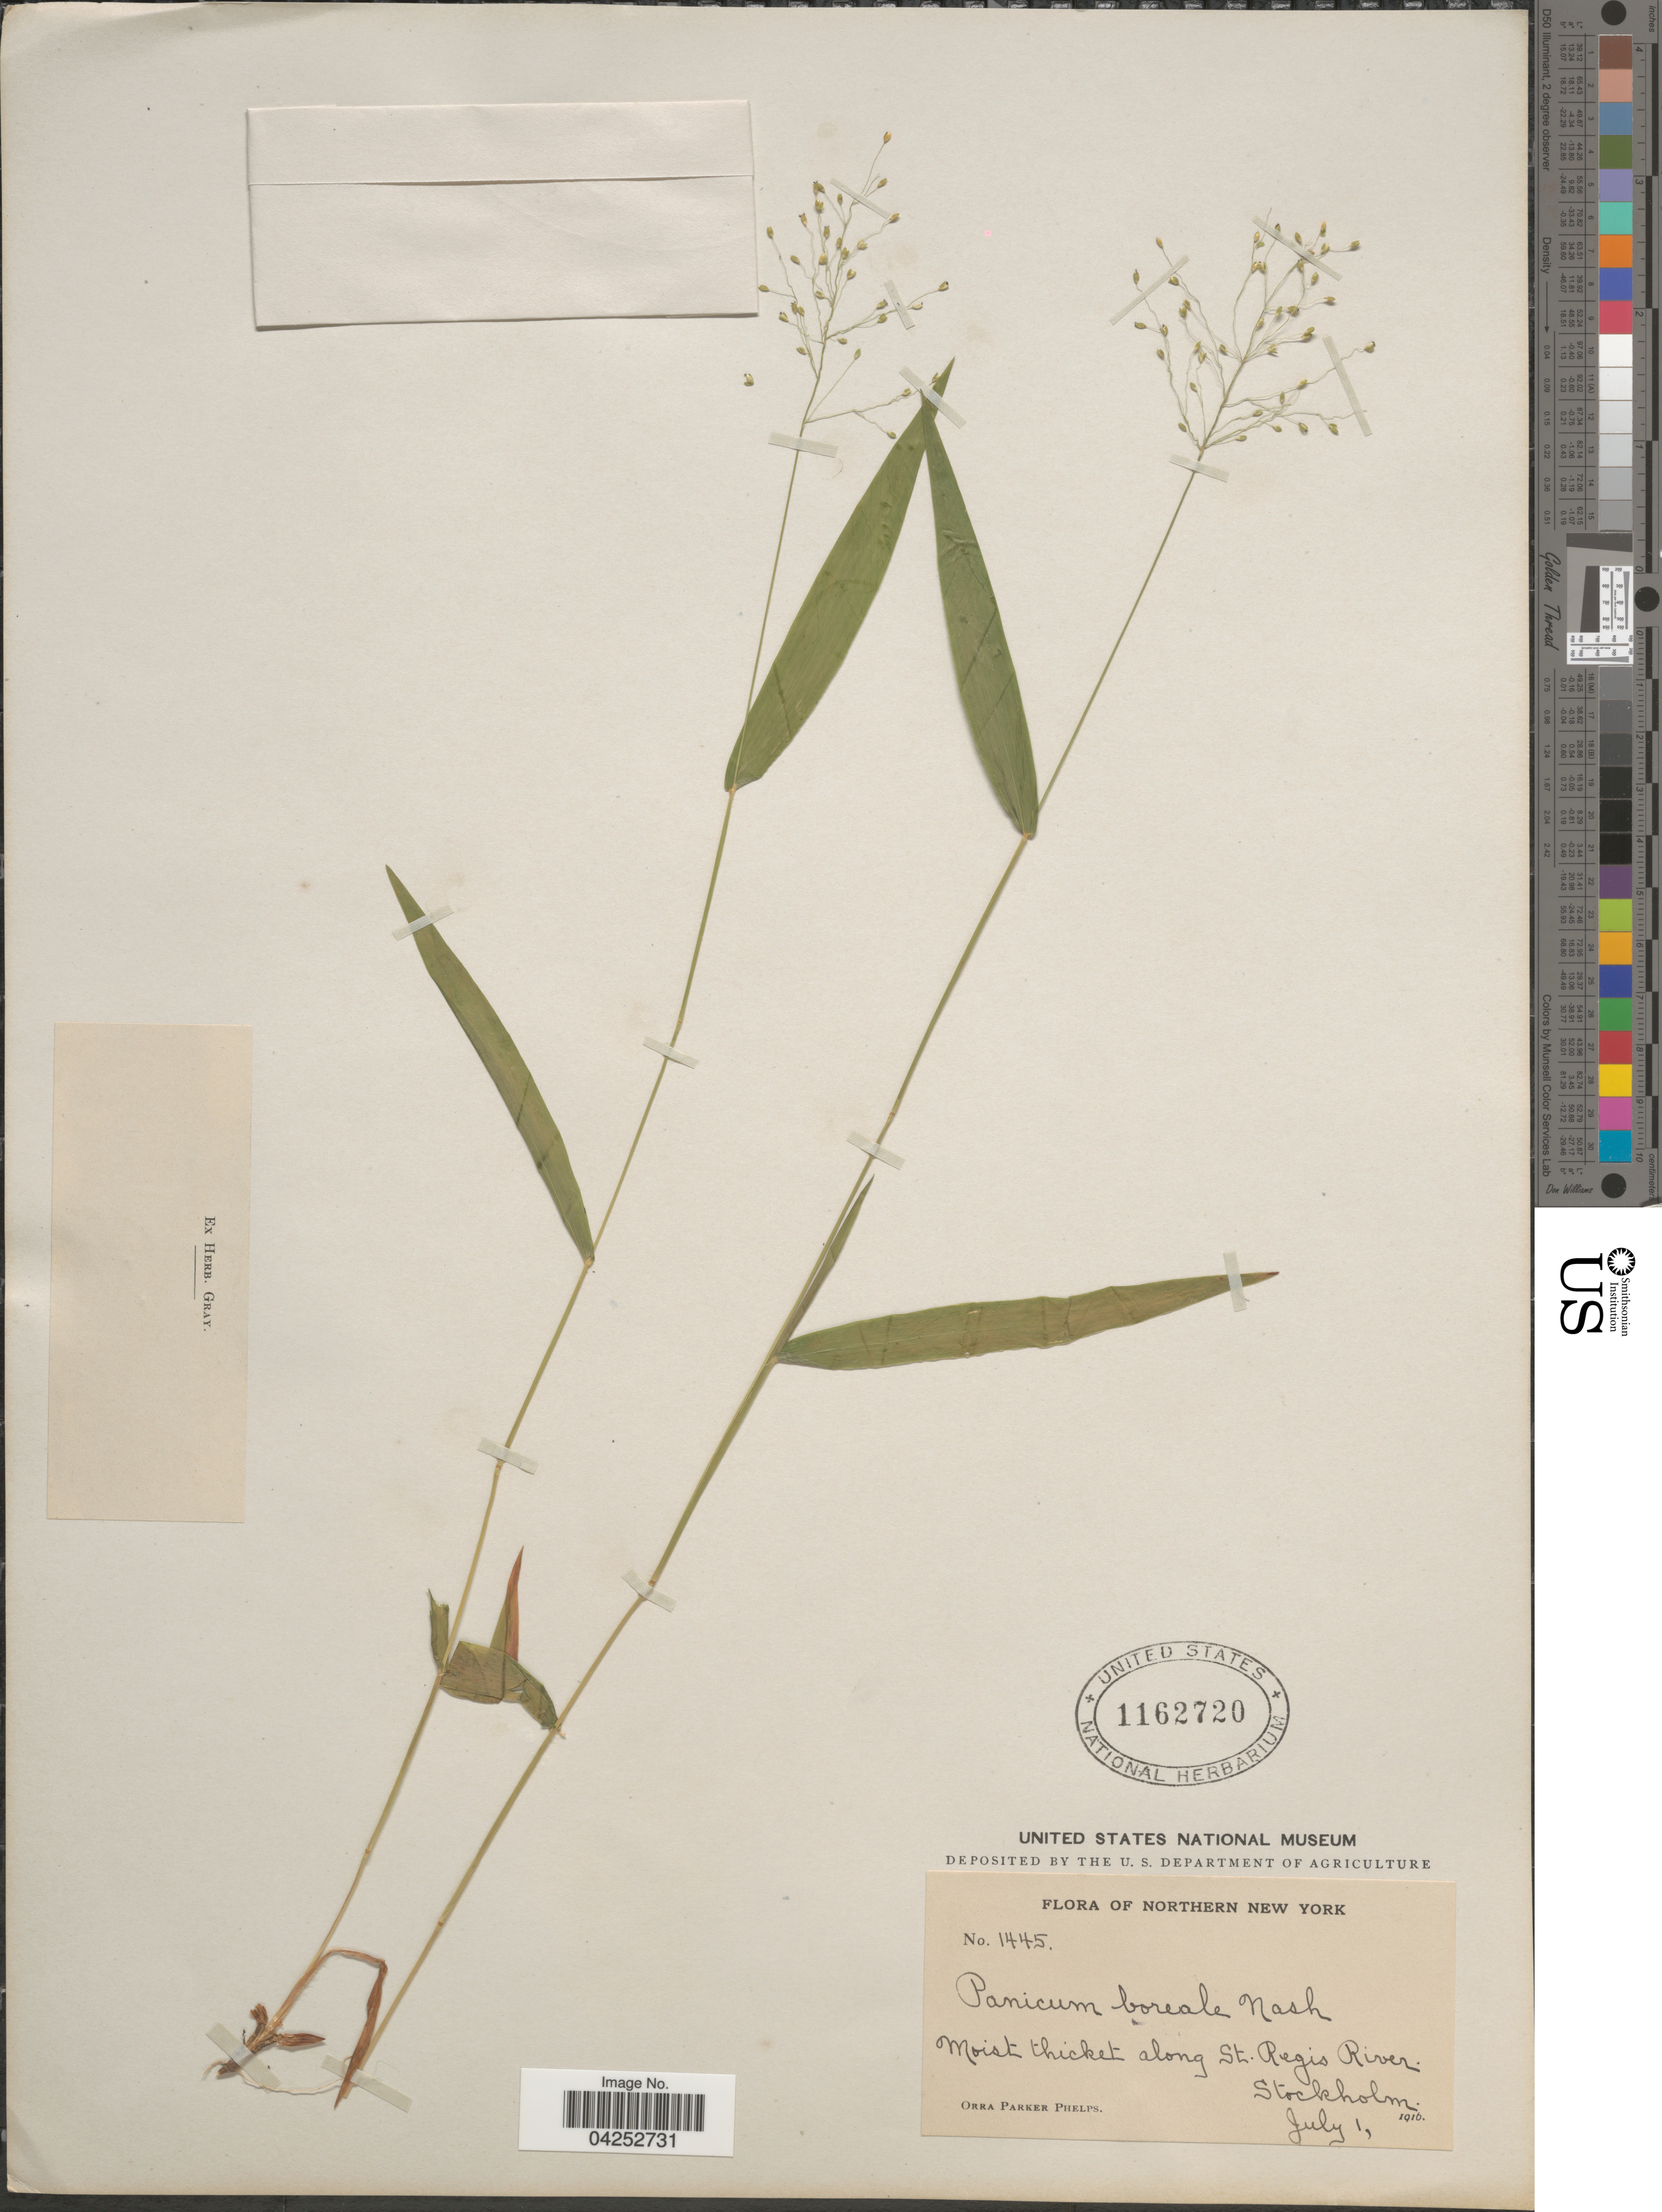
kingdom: Plantae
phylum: Tracheophyta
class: Liliopsida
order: Poales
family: Poaceae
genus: Dichanthelium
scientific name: Dichanthelium boreale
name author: (Nash) Freckmann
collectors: O. P. Phelps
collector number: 1445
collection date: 1916-07-01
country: United States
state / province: New York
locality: Northern New York. Moist thicket along St. Regio River. Stockholm.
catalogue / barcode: US 1162720